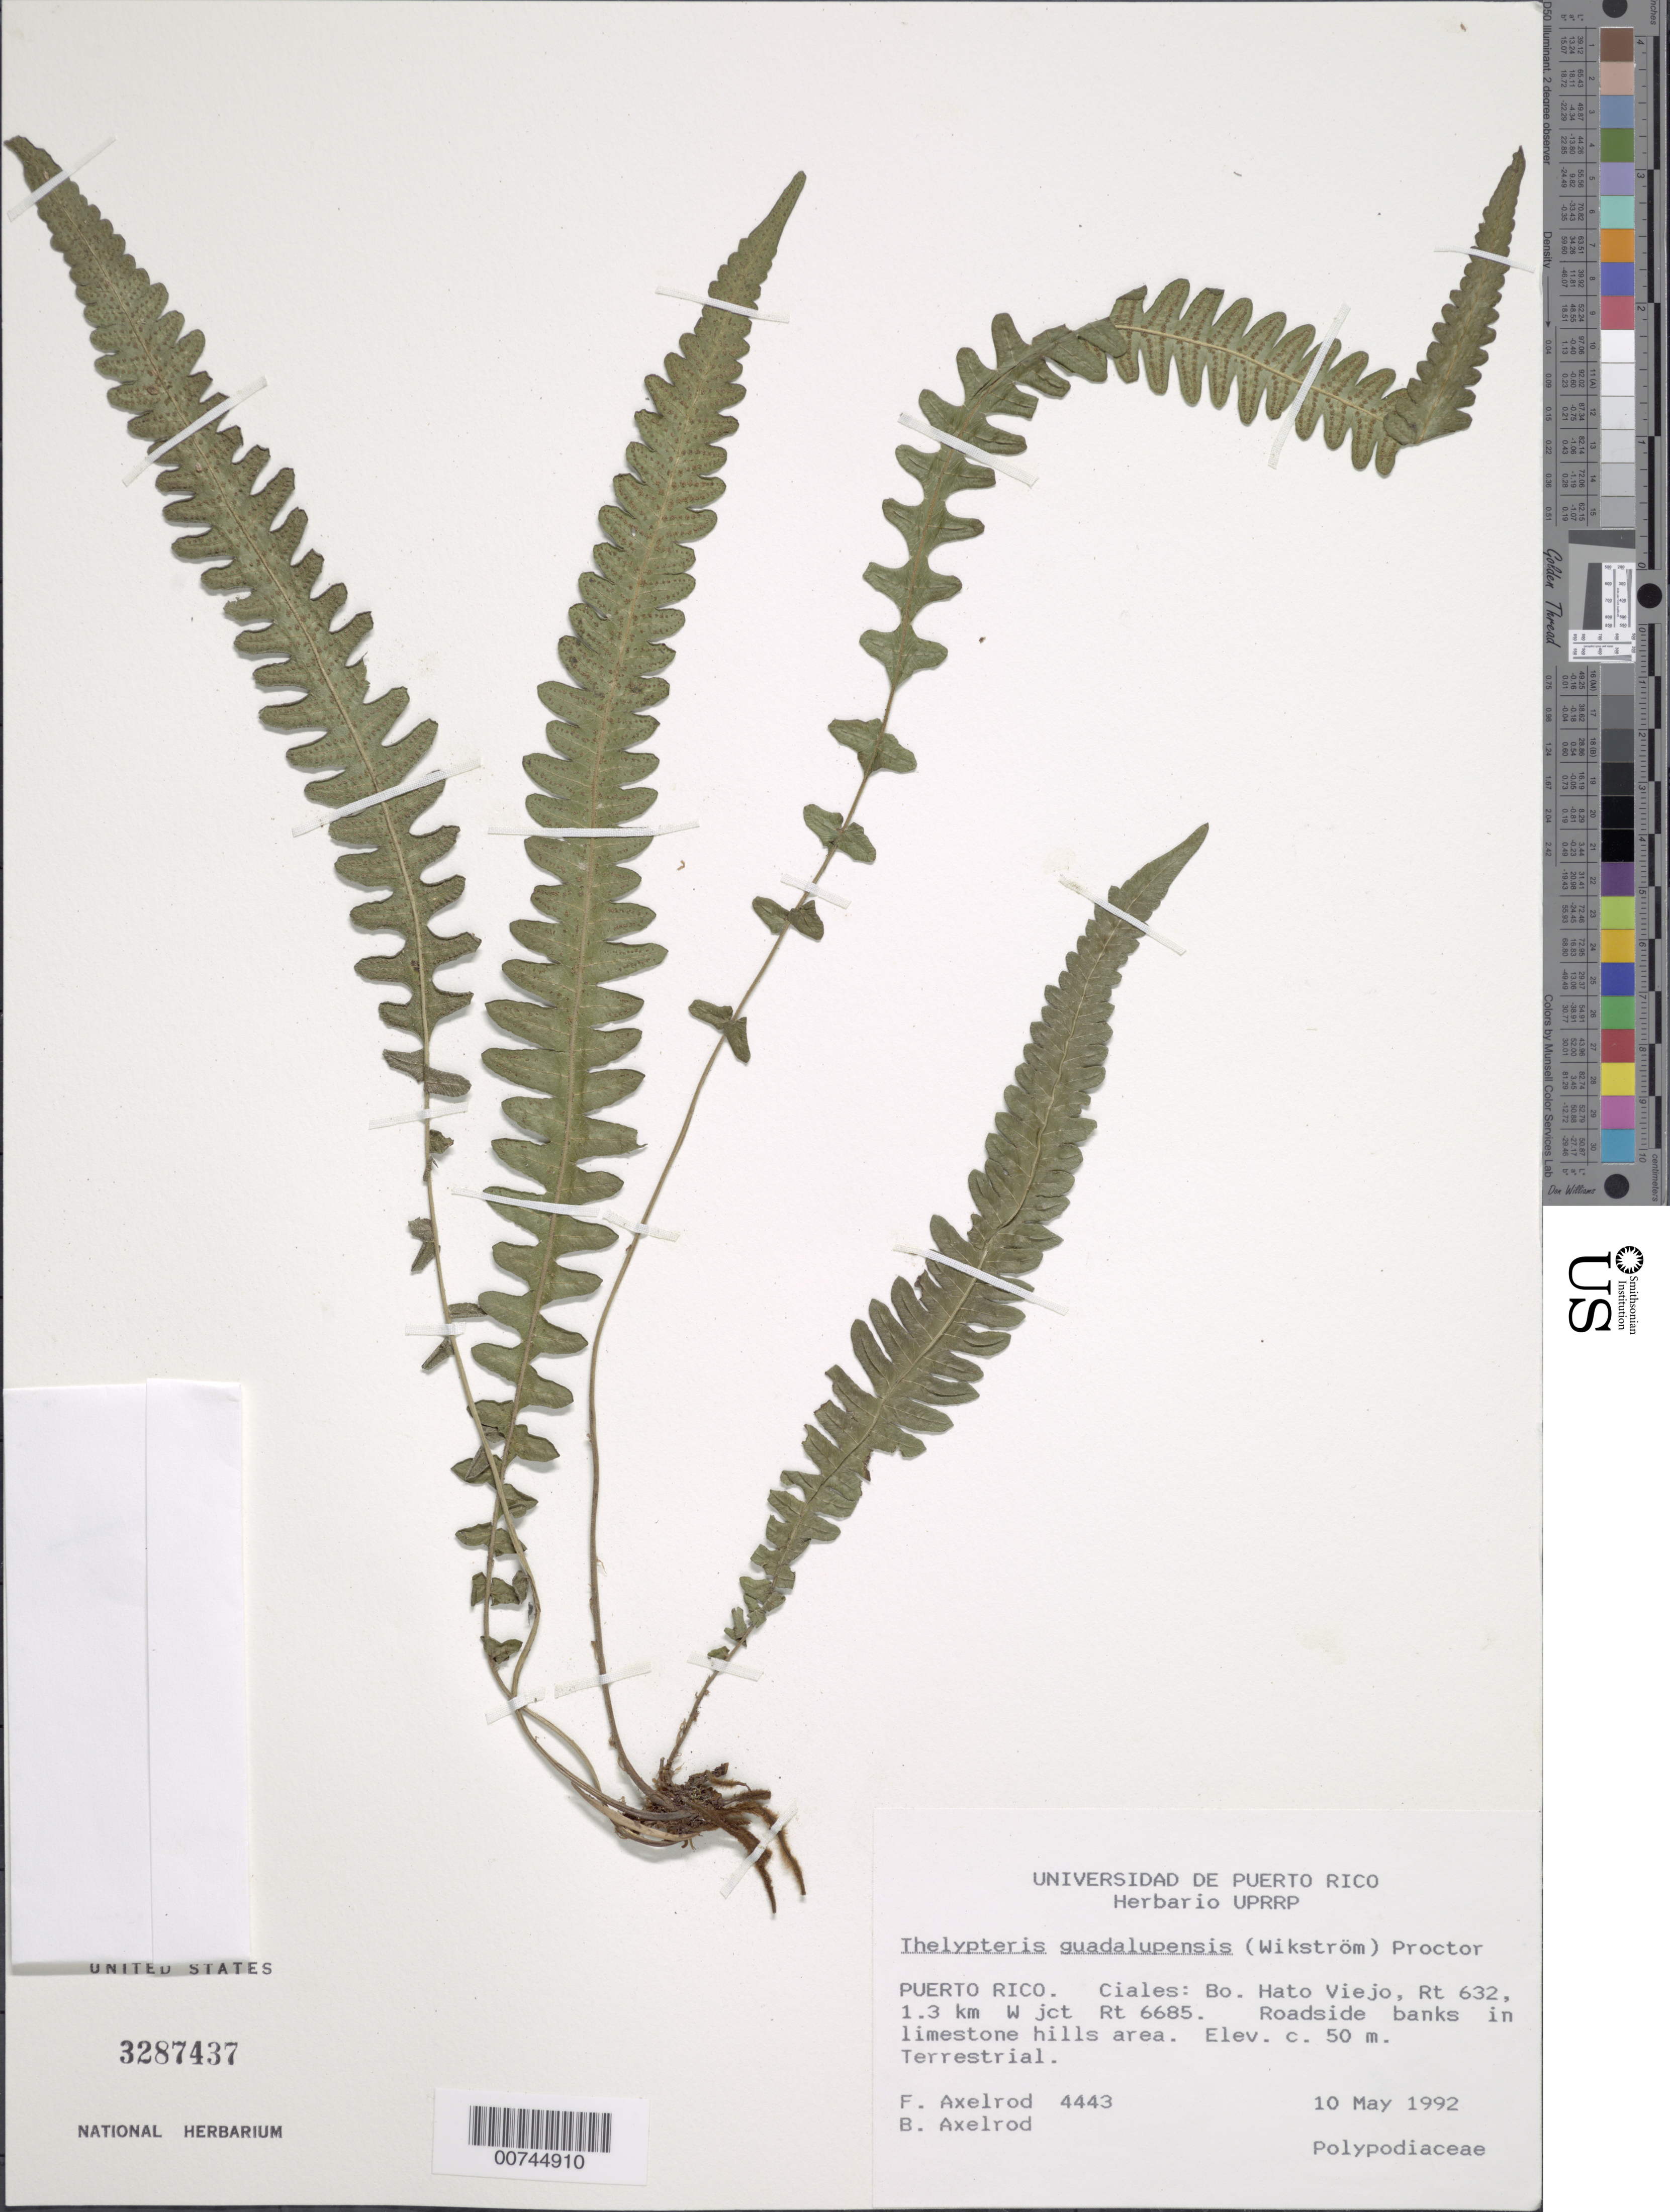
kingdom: Plantae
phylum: Tracheophyta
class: Polypodiopsida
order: Polypodiales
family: Thelypteridaceae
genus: Goniopteris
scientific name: Goniopteris guadelupensis (Wikstr.) comb. nov., ined 2015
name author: (Wikstr.)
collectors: F. S. Axelrod & B. Axelrod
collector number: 4443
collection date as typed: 10 May 1992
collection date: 1992-05-10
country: Puerto Rico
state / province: Ciales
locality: Ciales: Barrio Hato Viejo, Rt 632, 1.3 km W jct Rt 6685.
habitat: Roadside banks in linestone hills area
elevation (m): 50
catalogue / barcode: US 3287437